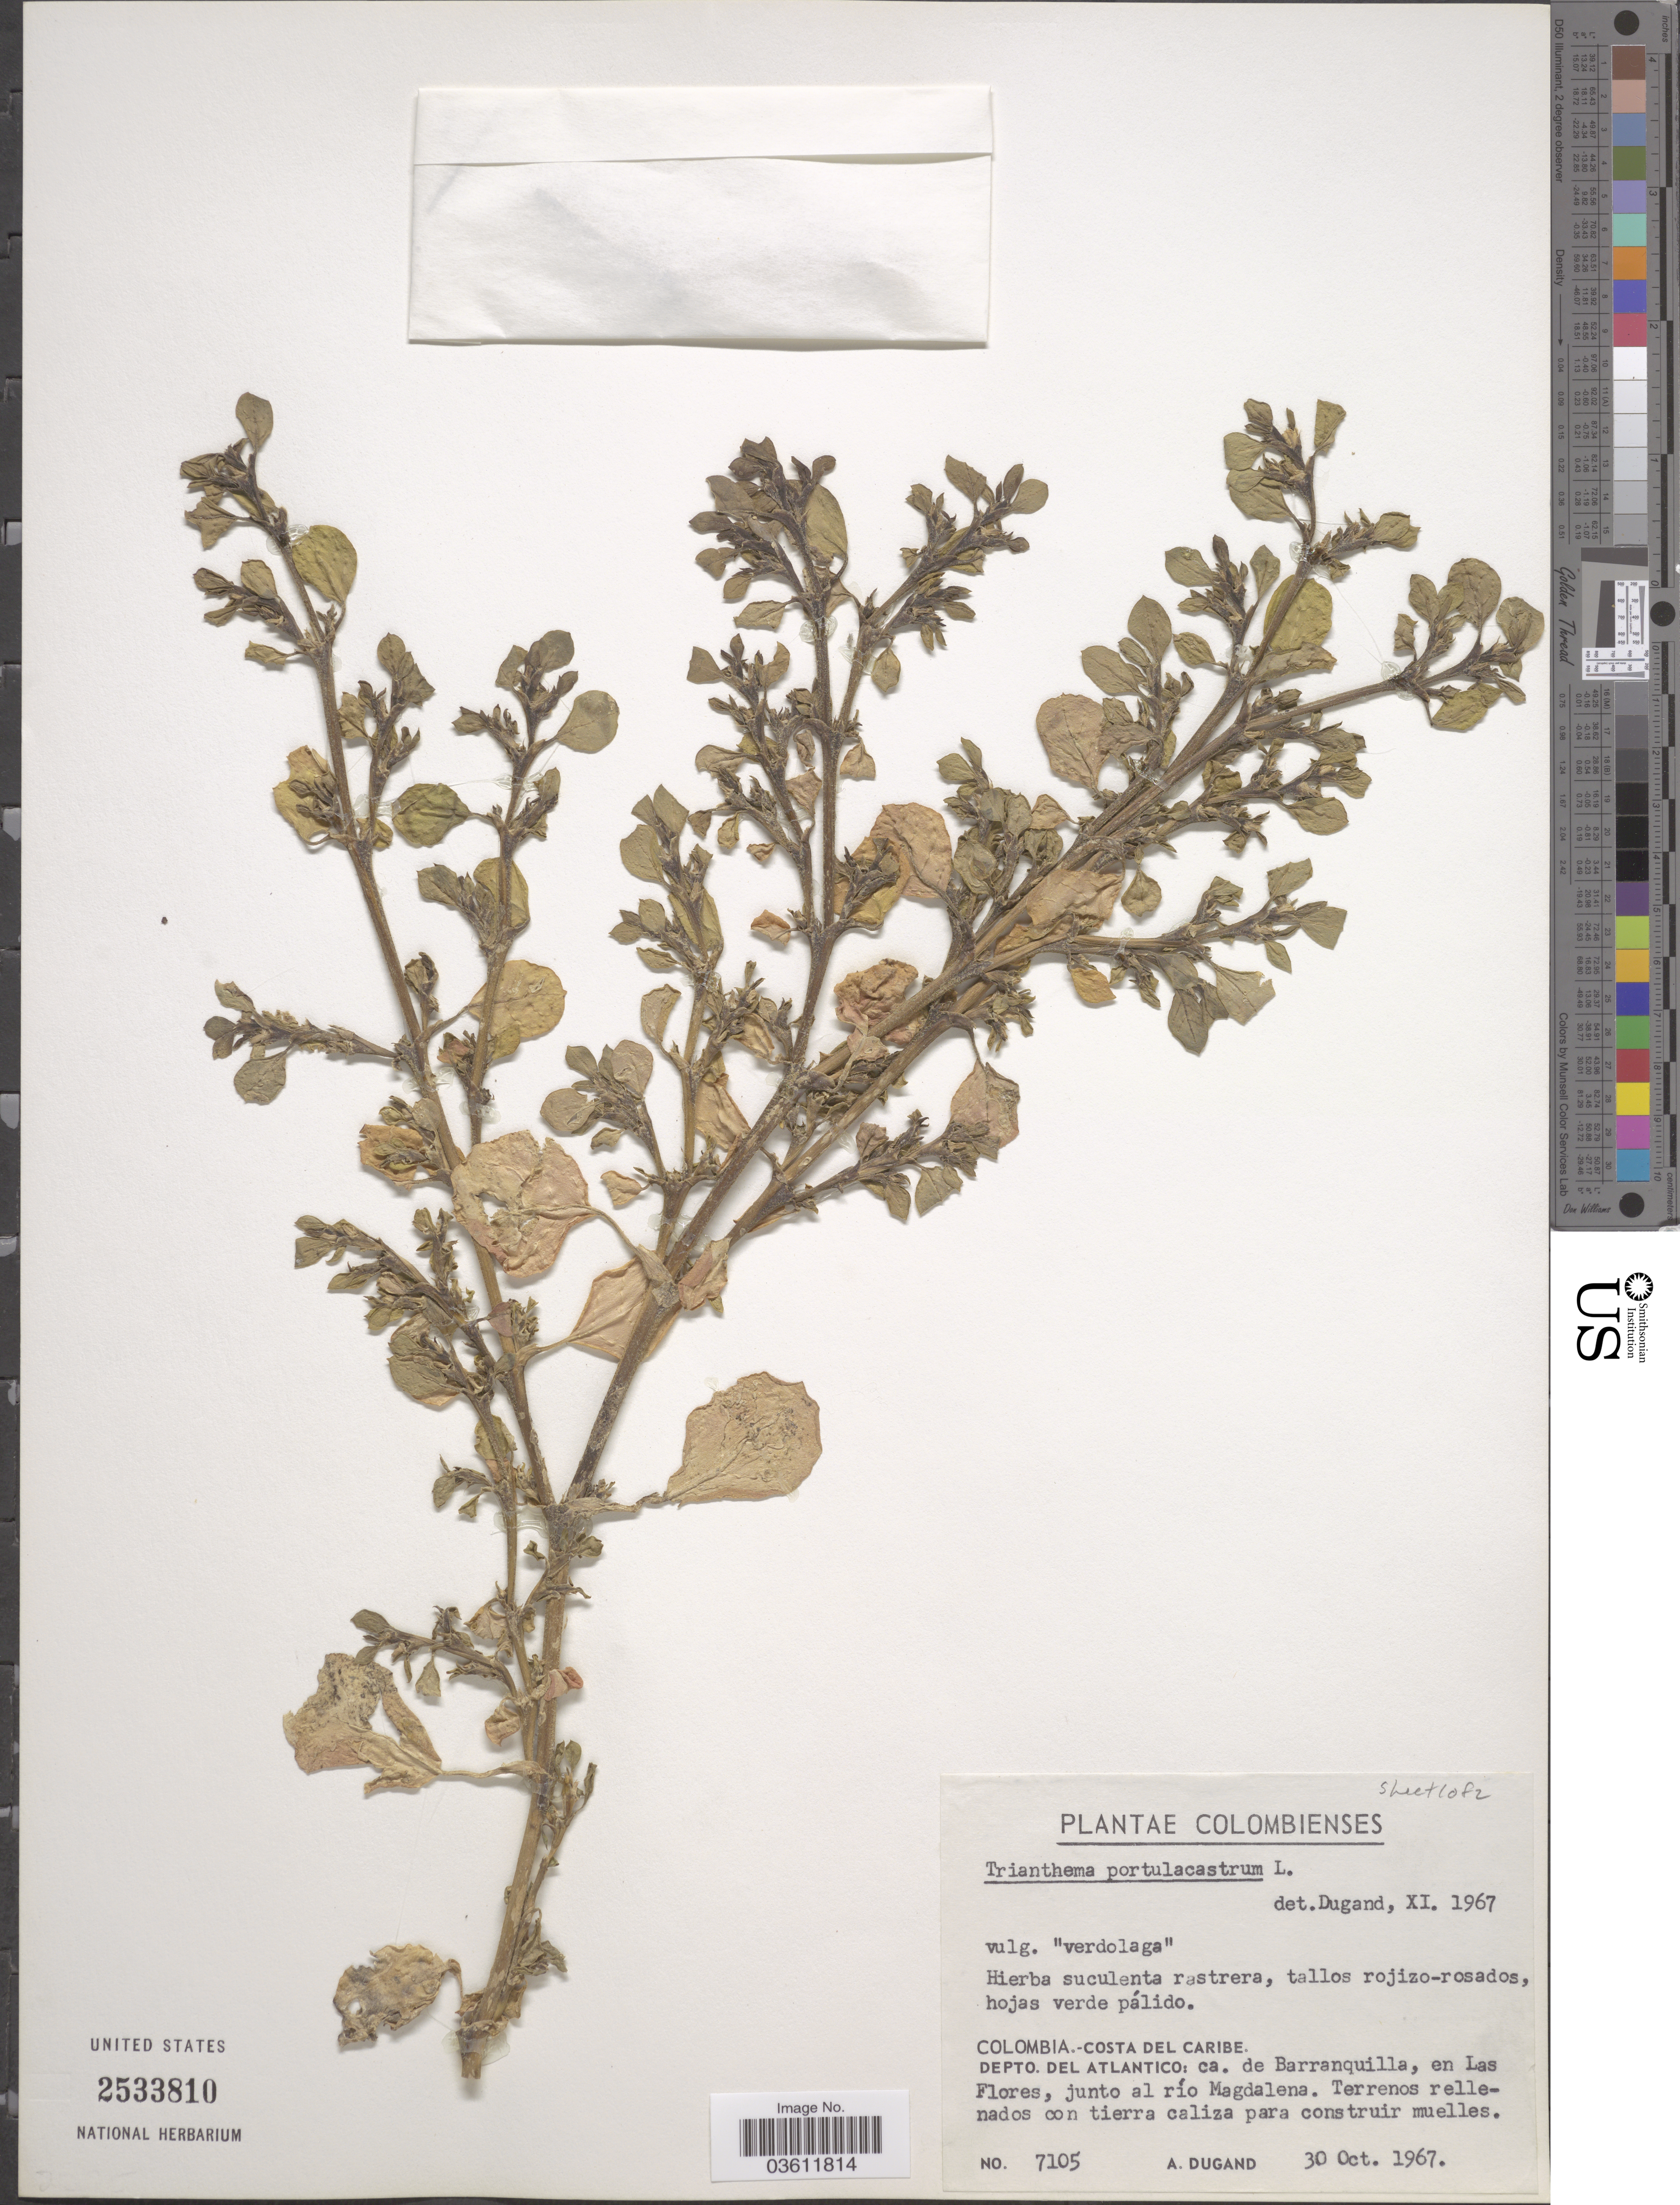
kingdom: Plantae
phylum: Tracheophyta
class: Magnoliopsida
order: Caryophyllales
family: Aizoaceae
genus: Trianthema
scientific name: Trianthema portulacastrum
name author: L.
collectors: A. Dugand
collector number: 7105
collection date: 1967-10-30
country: Colombia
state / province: Atlántico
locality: Costa del Caribe. Depto. del Atlantico: ca. de Barranquilla, en Las Flores, junto al río Magdalena.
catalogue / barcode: US 2533810